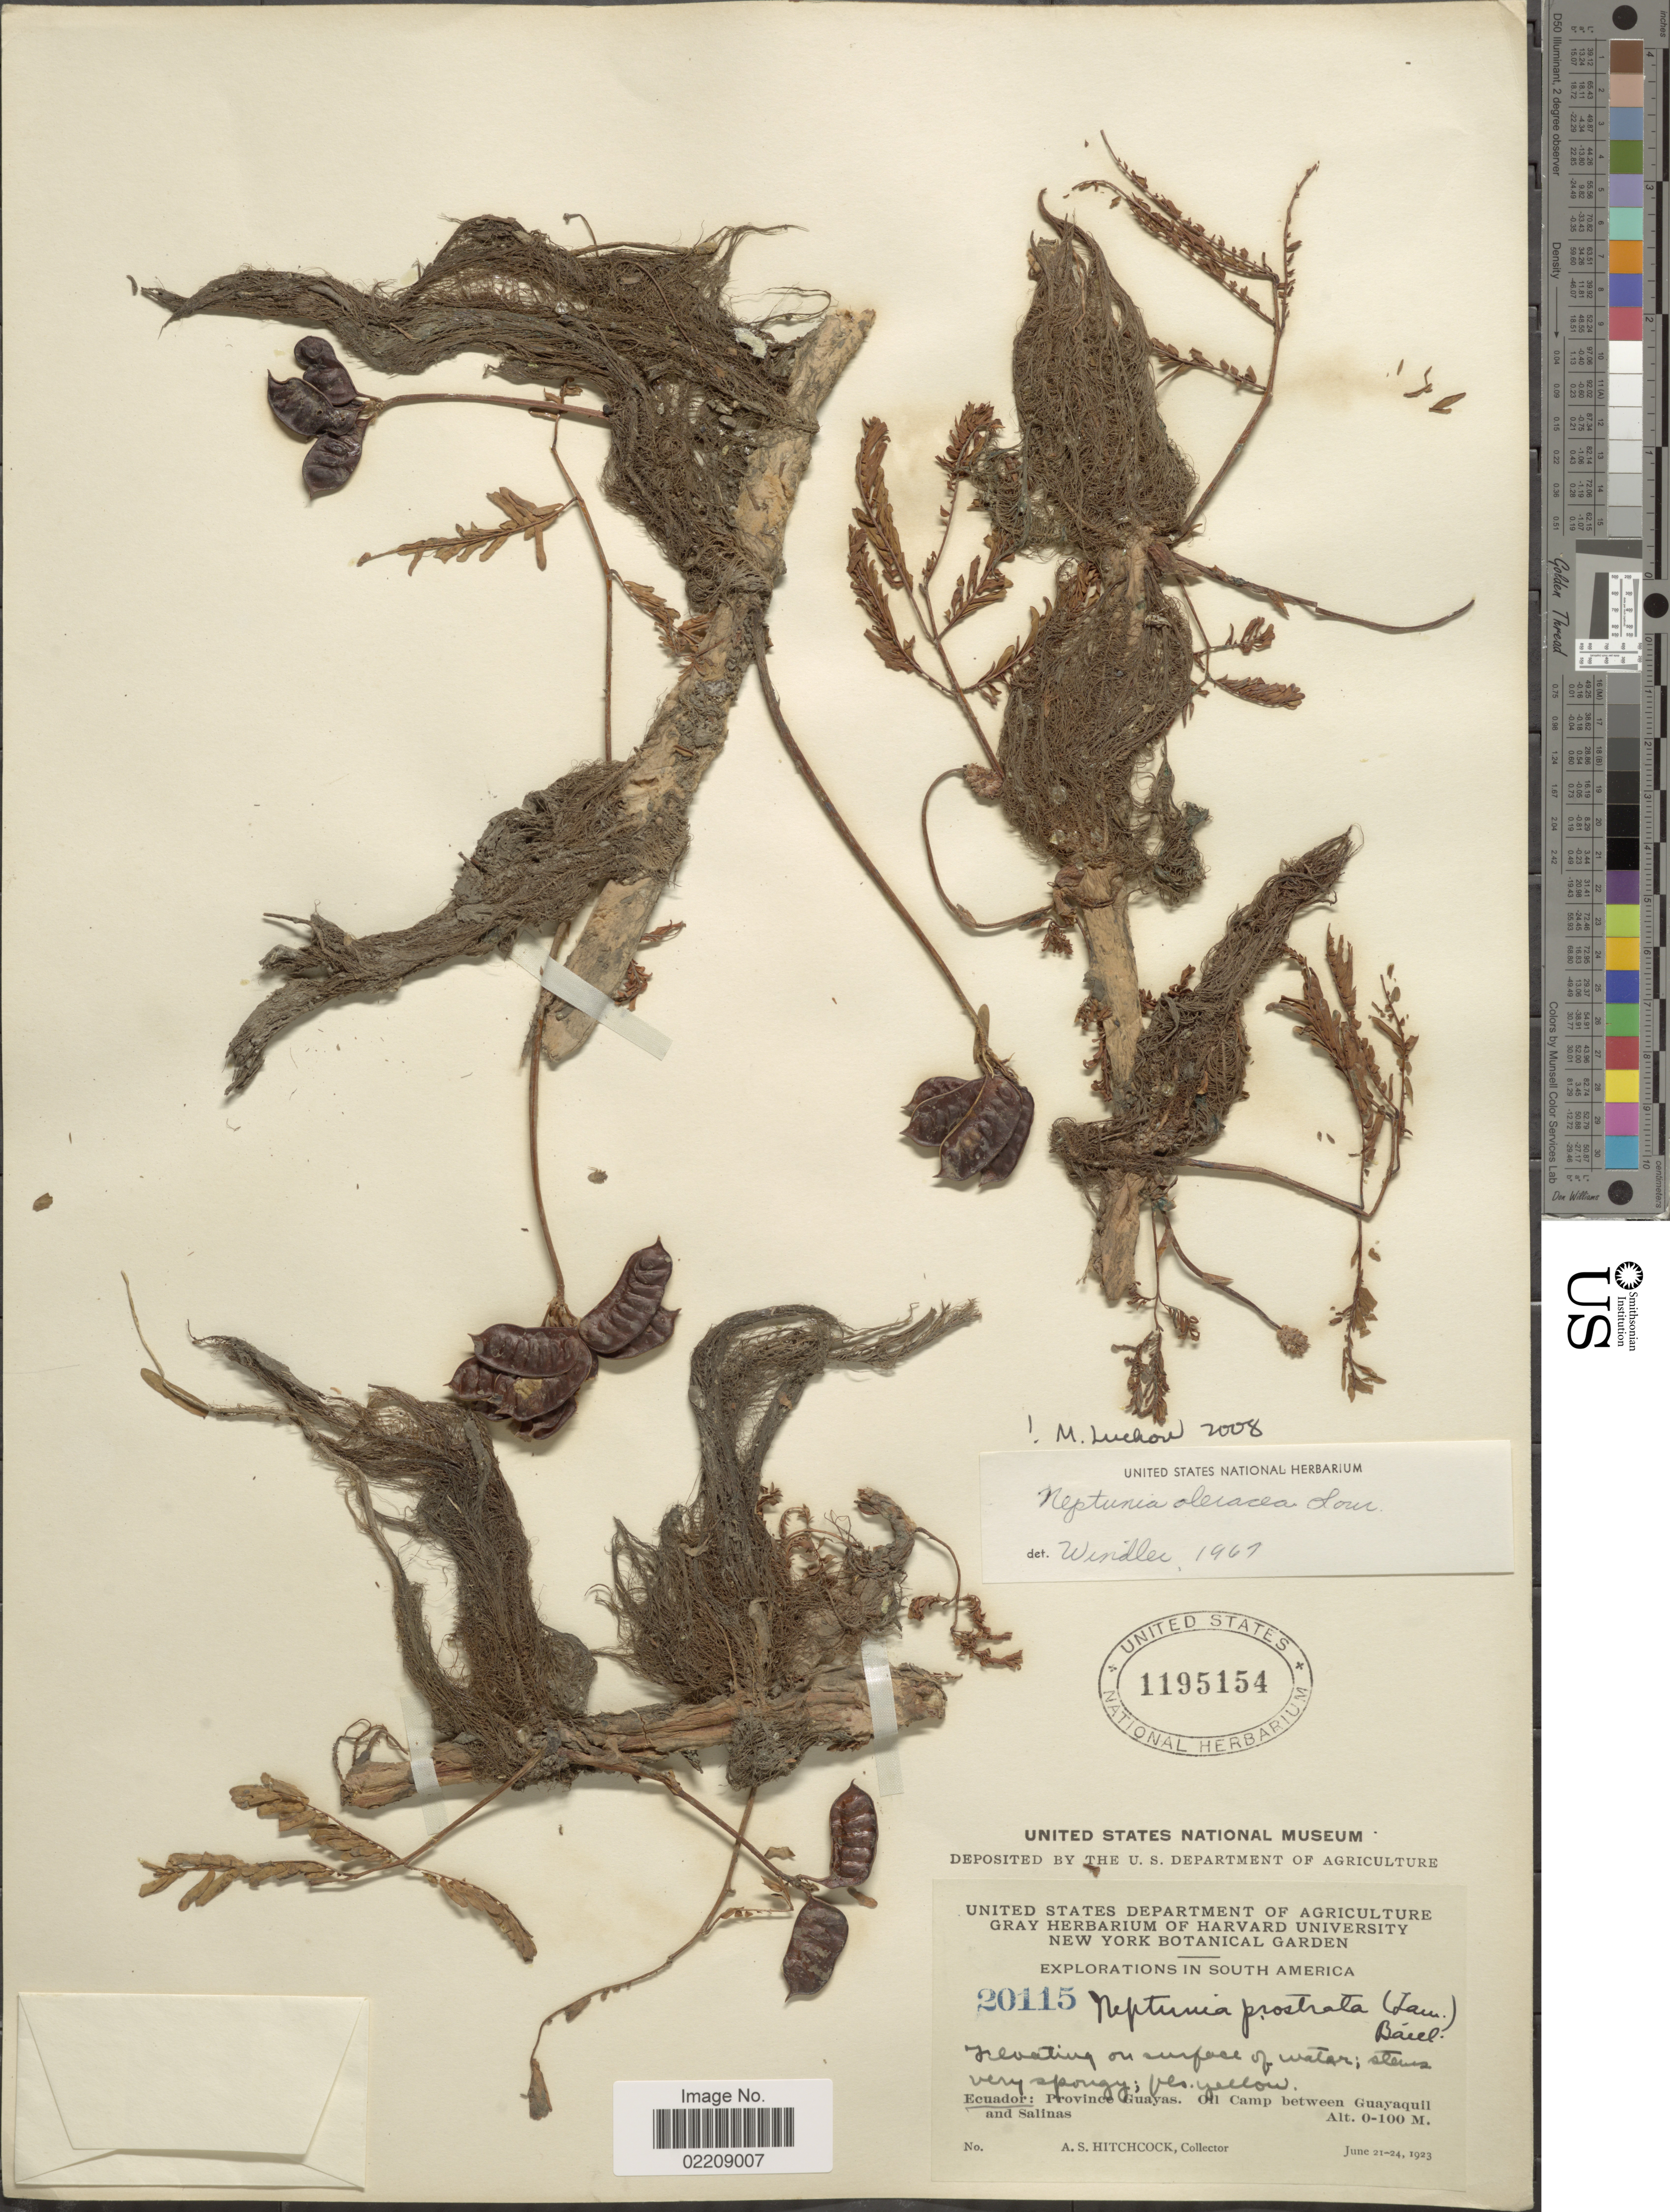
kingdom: Plantae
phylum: Tracheophyta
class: Magnoliopsida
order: Fabales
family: Fabaceae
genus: Neptunia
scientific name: Neptunia oleracea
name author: Lour.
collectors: A. S. Hitchcock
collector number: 20115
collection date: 1923-06-21/1923-06-24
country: Ecuador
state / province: Guayas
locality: Oil Camp between Guayaquil and Salinas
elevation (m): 0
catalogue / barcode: US 1195154